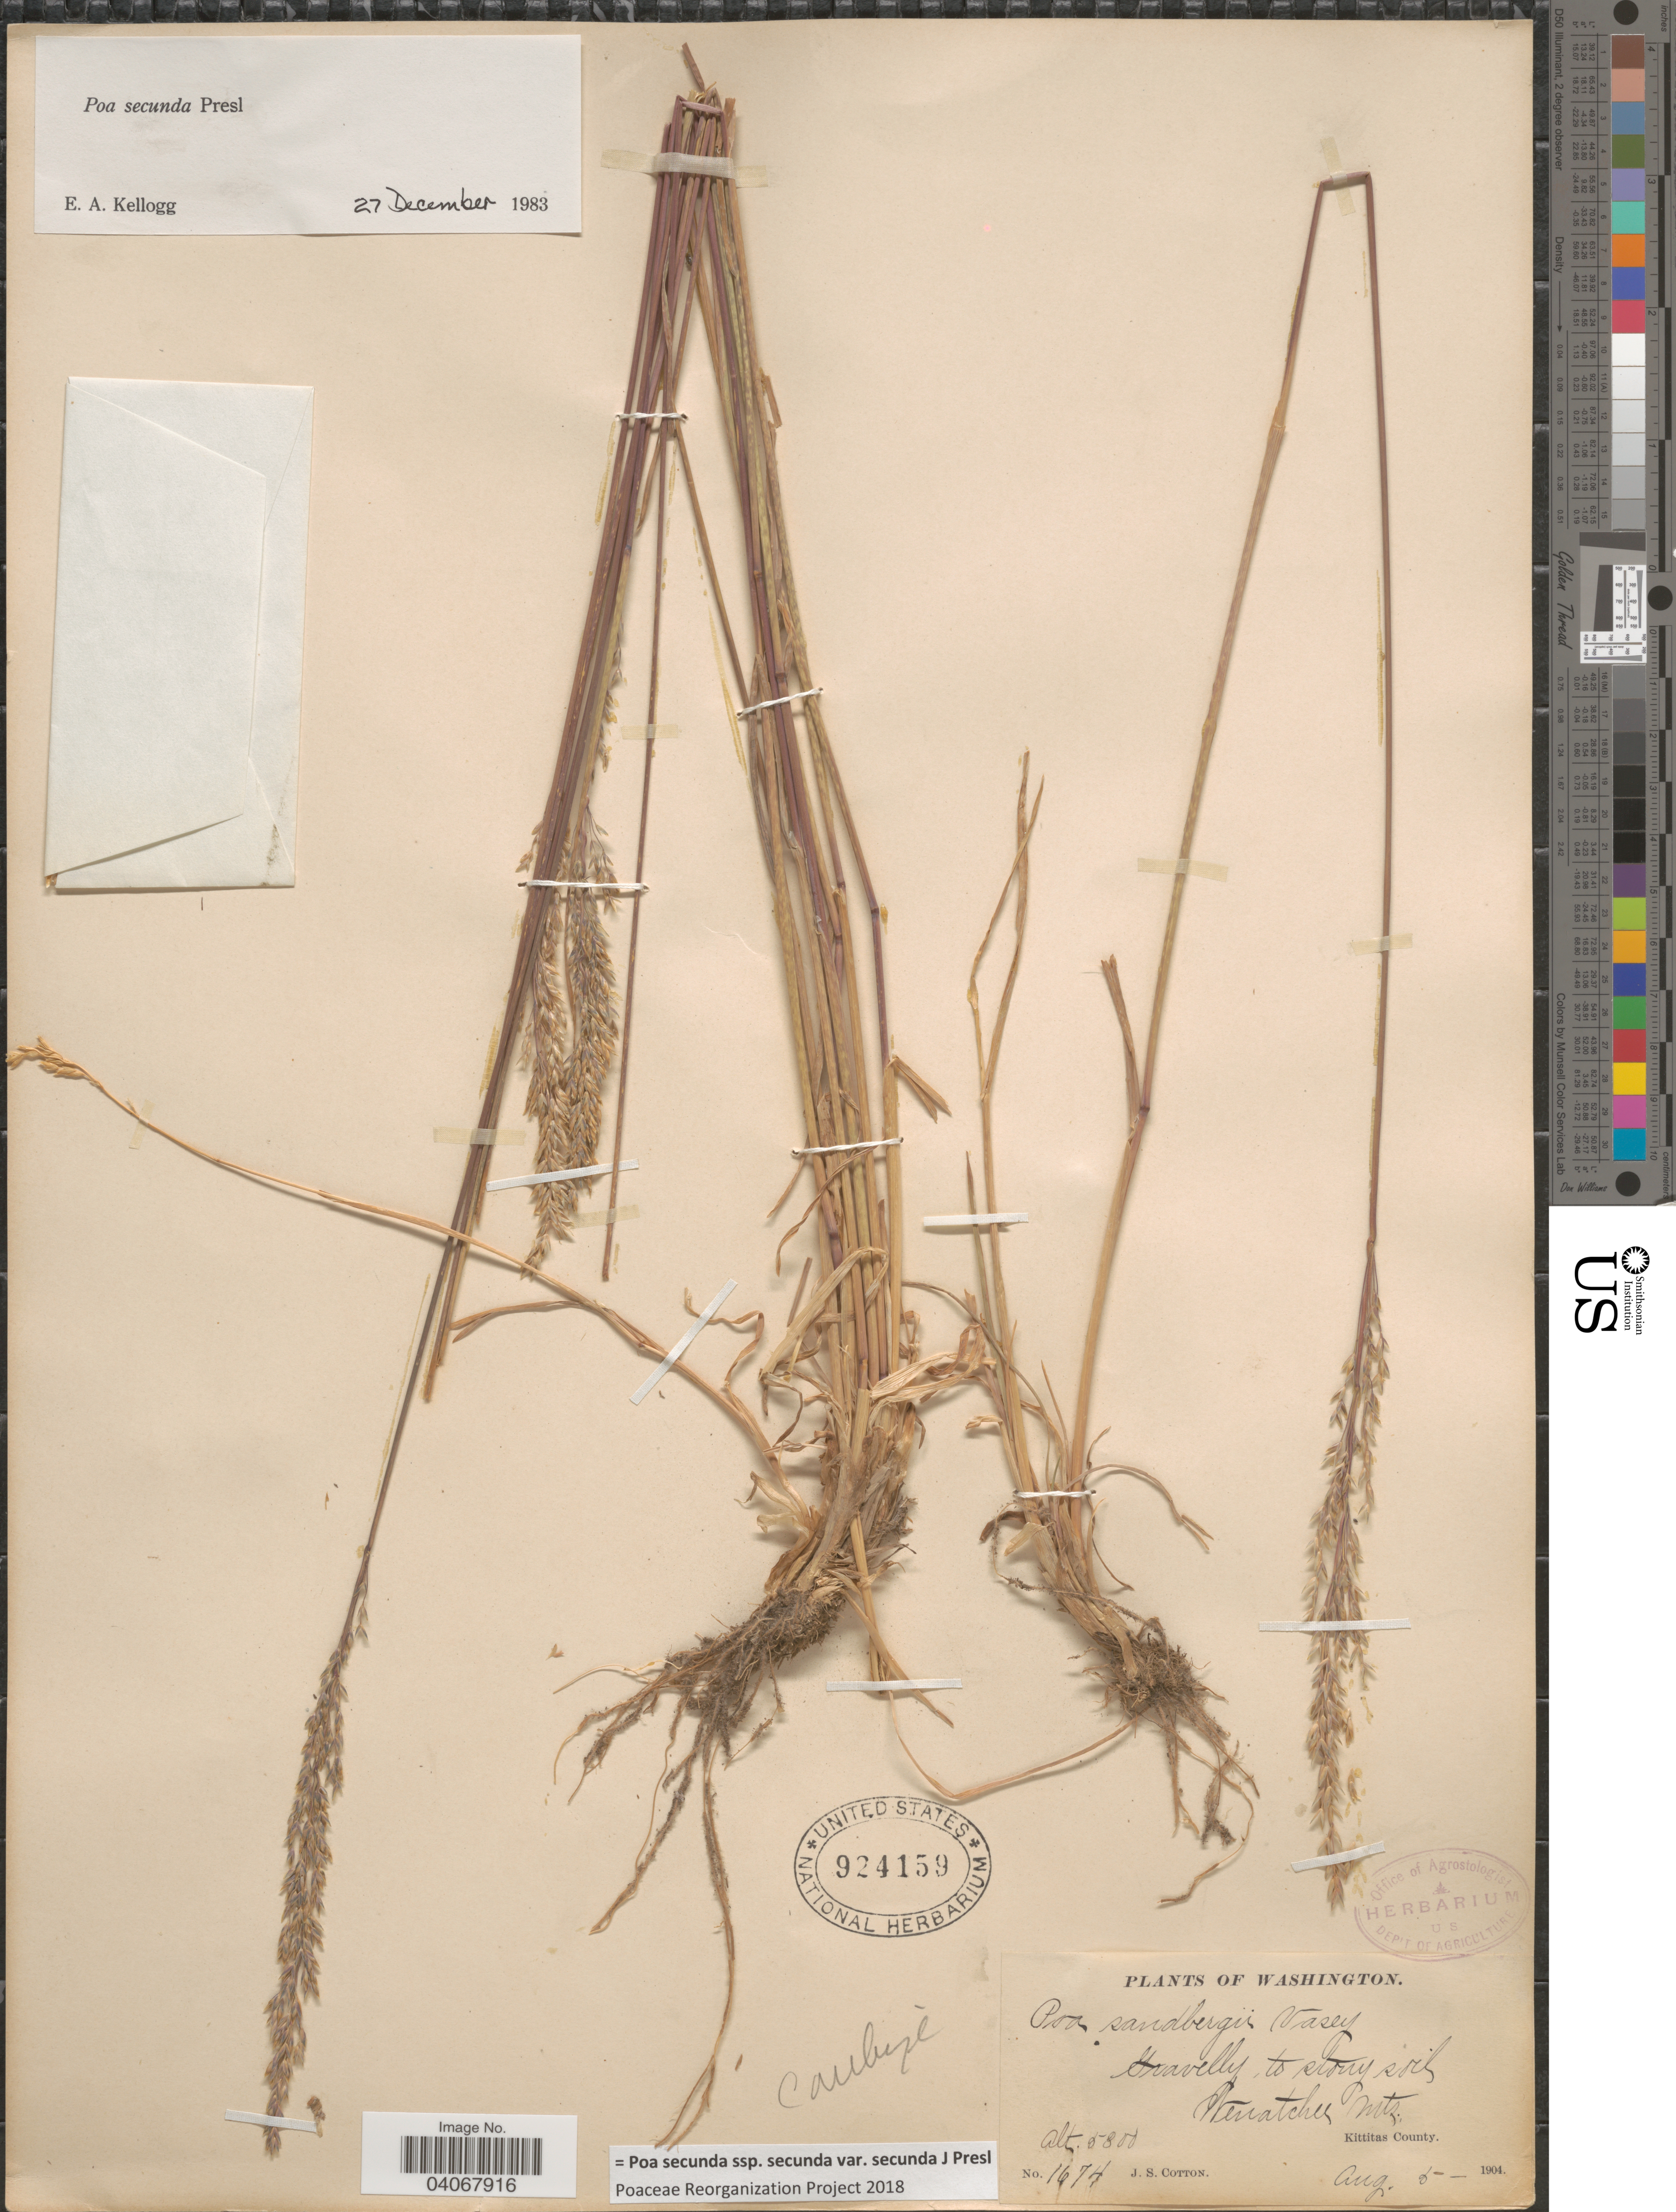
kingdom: Plantae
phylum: Tracheophyta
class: Liliopsida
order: Poales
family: Poaceae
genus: Poa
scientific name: Poa secunda subsp. secunda var. secunda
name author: J. Presl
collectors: J. S. Cotton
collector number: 1674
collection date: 1904-08-05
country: United States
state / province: Washington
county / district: Kittitas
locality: Gravelly to stony soil. Wenatchee Mts. Kittitas County.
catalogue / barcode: US 924159